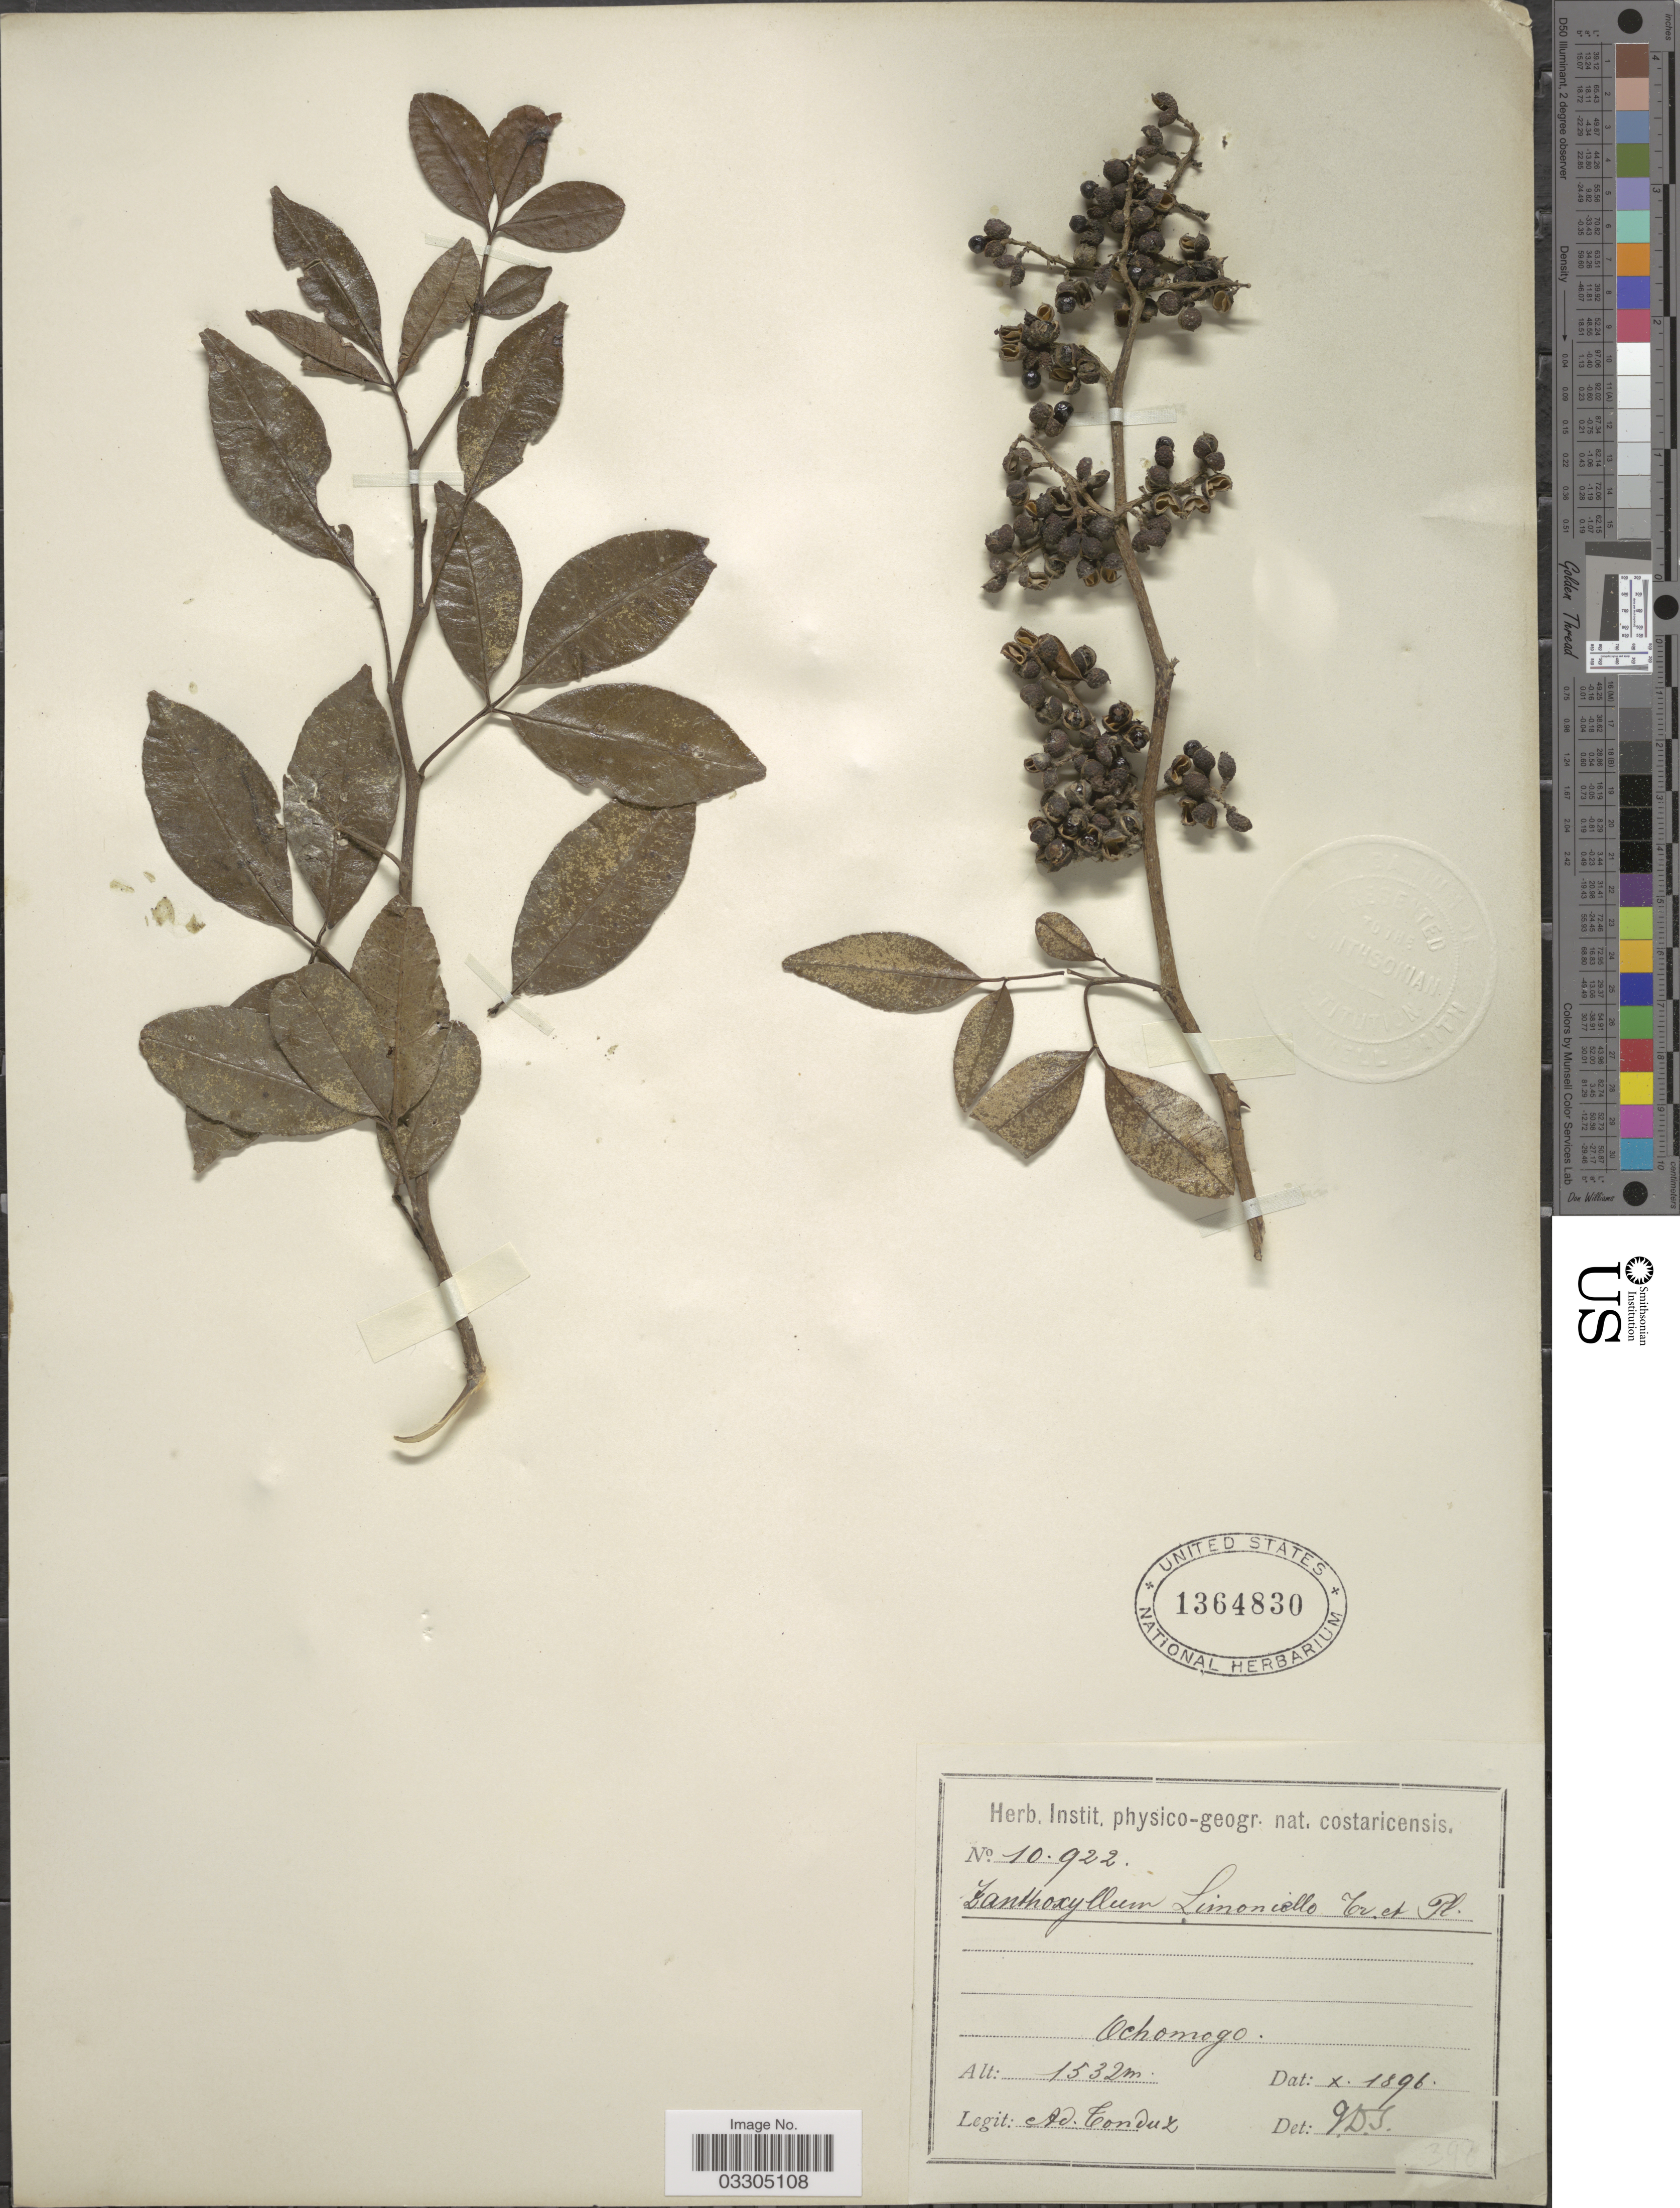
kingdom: Plantae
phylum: Tracheophyta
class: Magnoliopsida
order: Sapindales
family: Rutaceae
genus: Zanthoxylum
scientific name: Zanthoxylum limoncello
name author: Planch. & Oerst.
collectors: A. Tonduz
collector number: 10922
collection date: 1896-10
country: Costa Rica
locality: Ochomogo.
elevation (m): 1532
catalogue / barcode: US 1364830